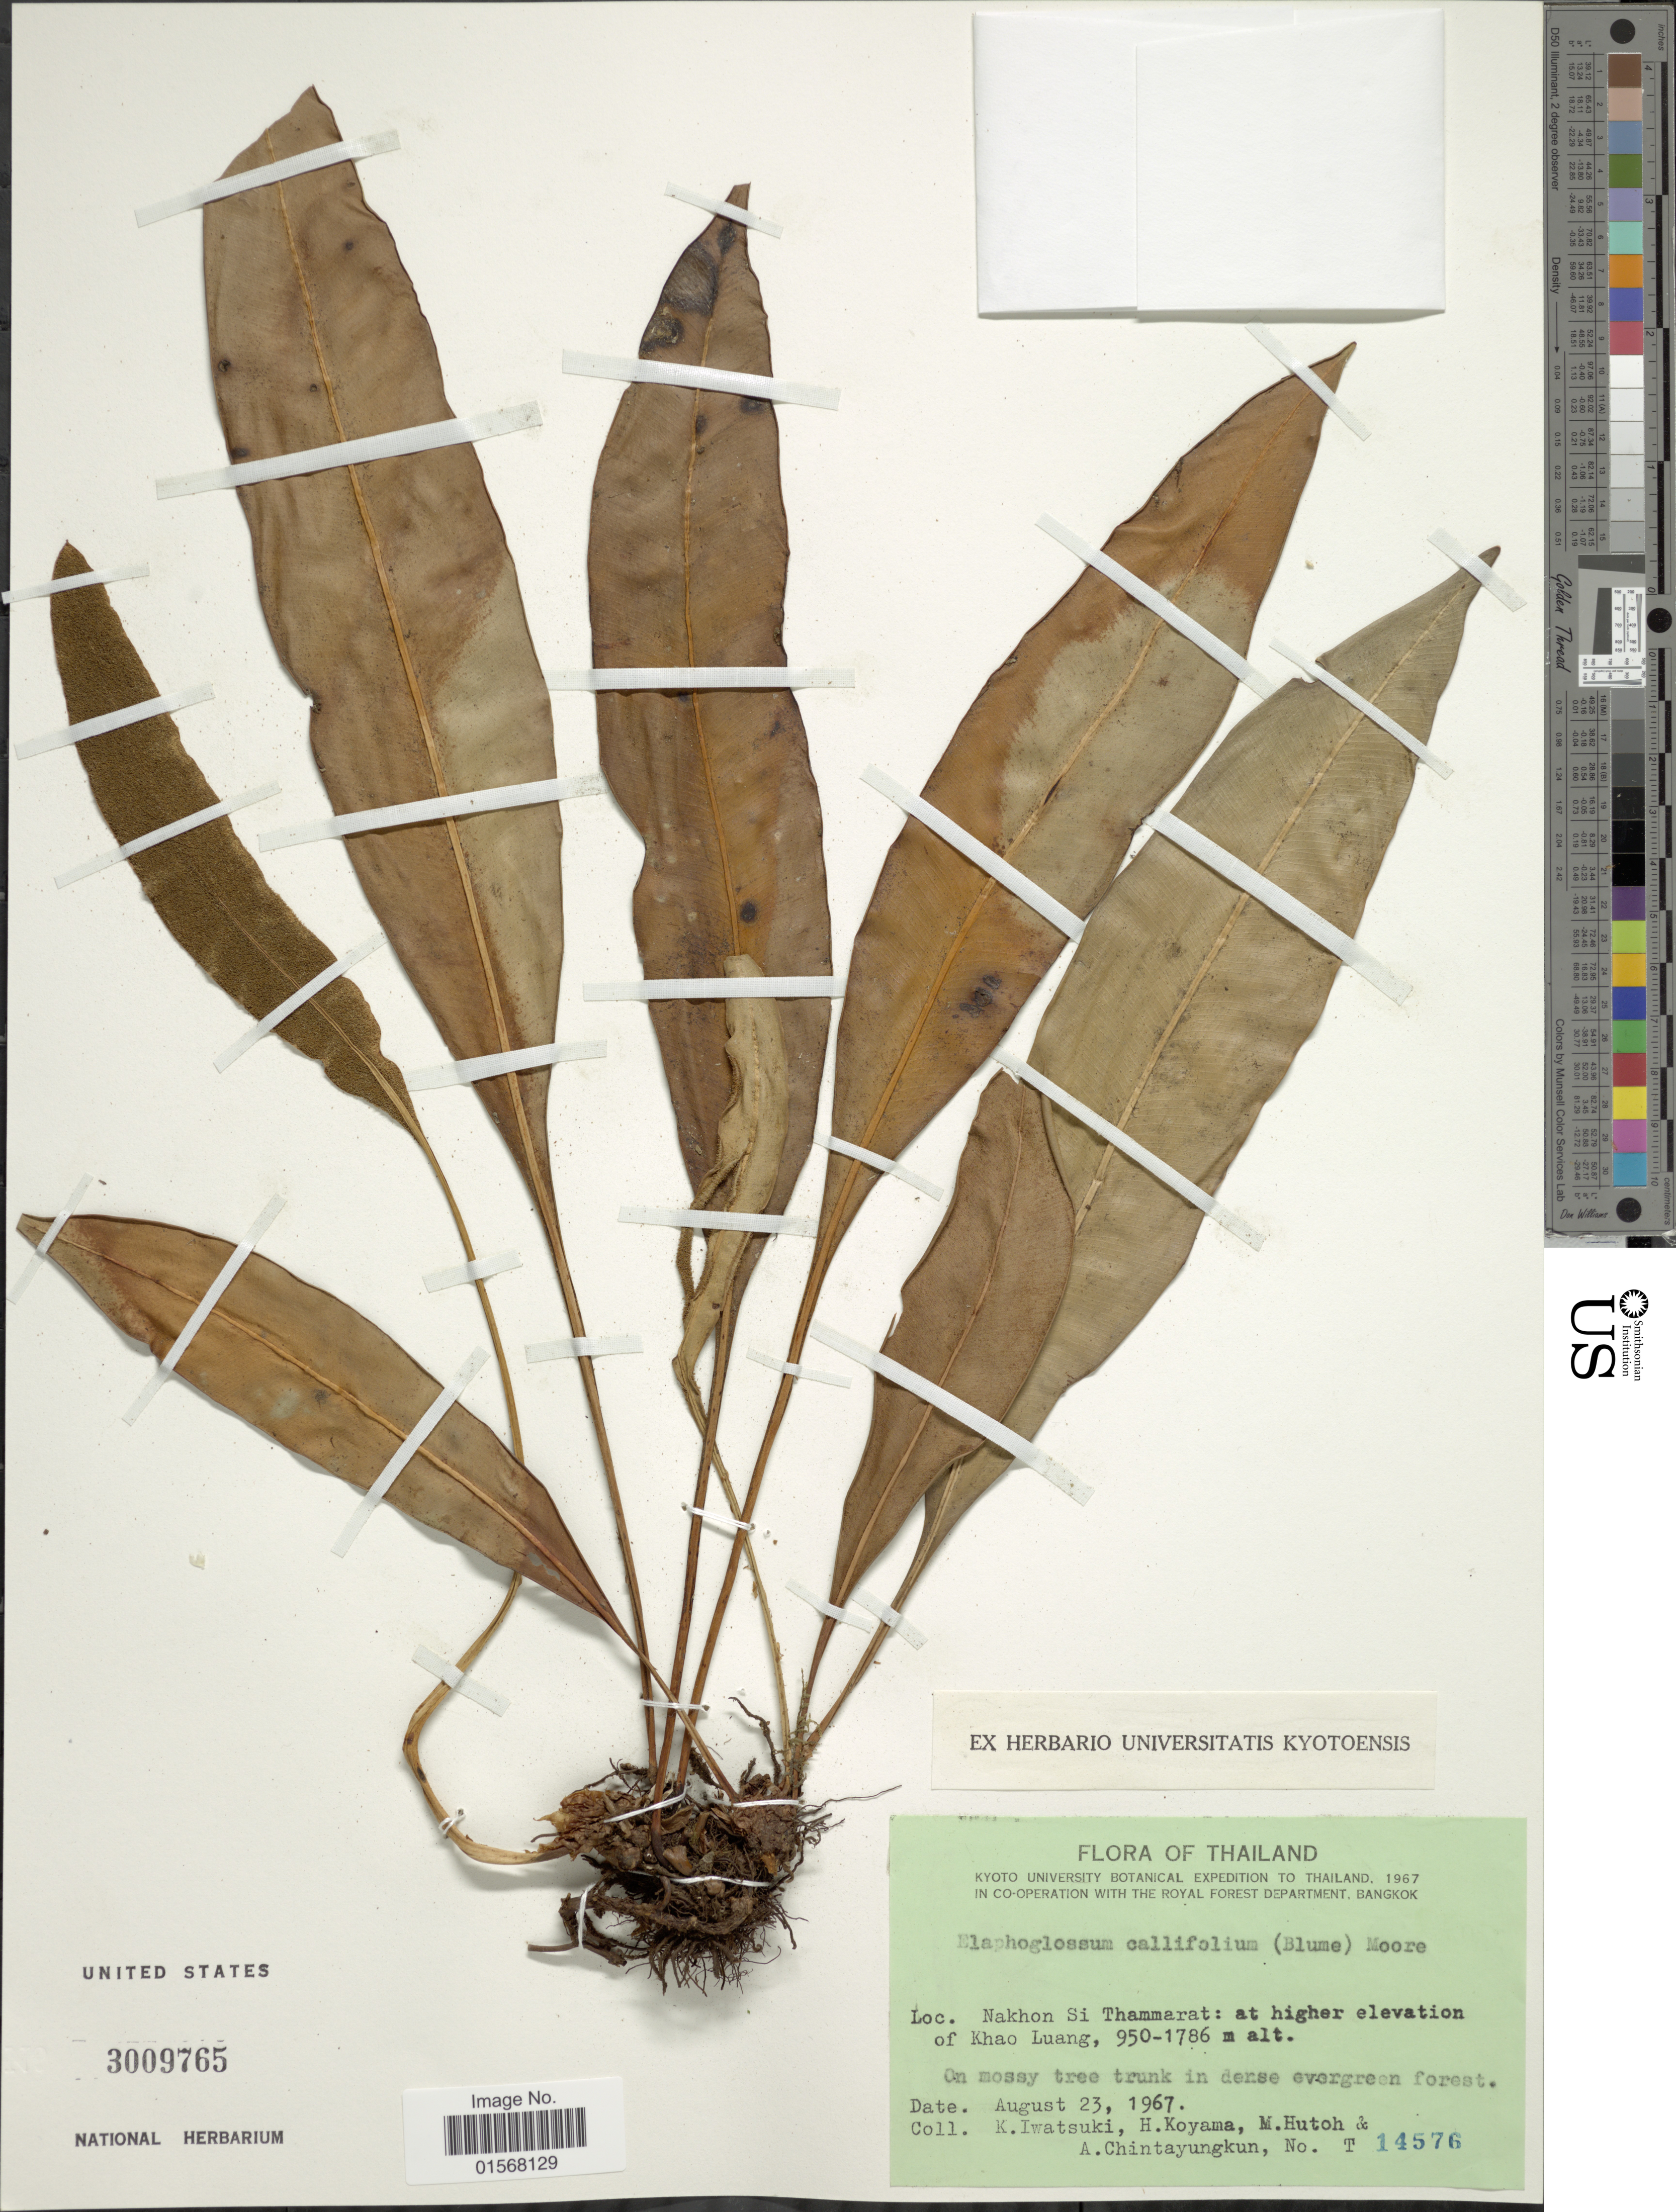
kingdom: Plantae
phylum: Tracheophyta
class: Polypodiopsida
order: Polypodiales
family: Dryopteridaceae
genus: Elaphoglossum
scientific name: Elaphoglossum callifolium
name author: (Blume) T. Moore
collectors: K. Iwatsuki, H. Koyama, M. Hutoh & A. Chintayungkun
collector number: T14576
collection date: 1967-08-23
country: Thailand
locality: Nakhon Si Thammarat: at higher elevation of Khao Luang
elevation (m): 950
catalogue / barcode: US 3009765